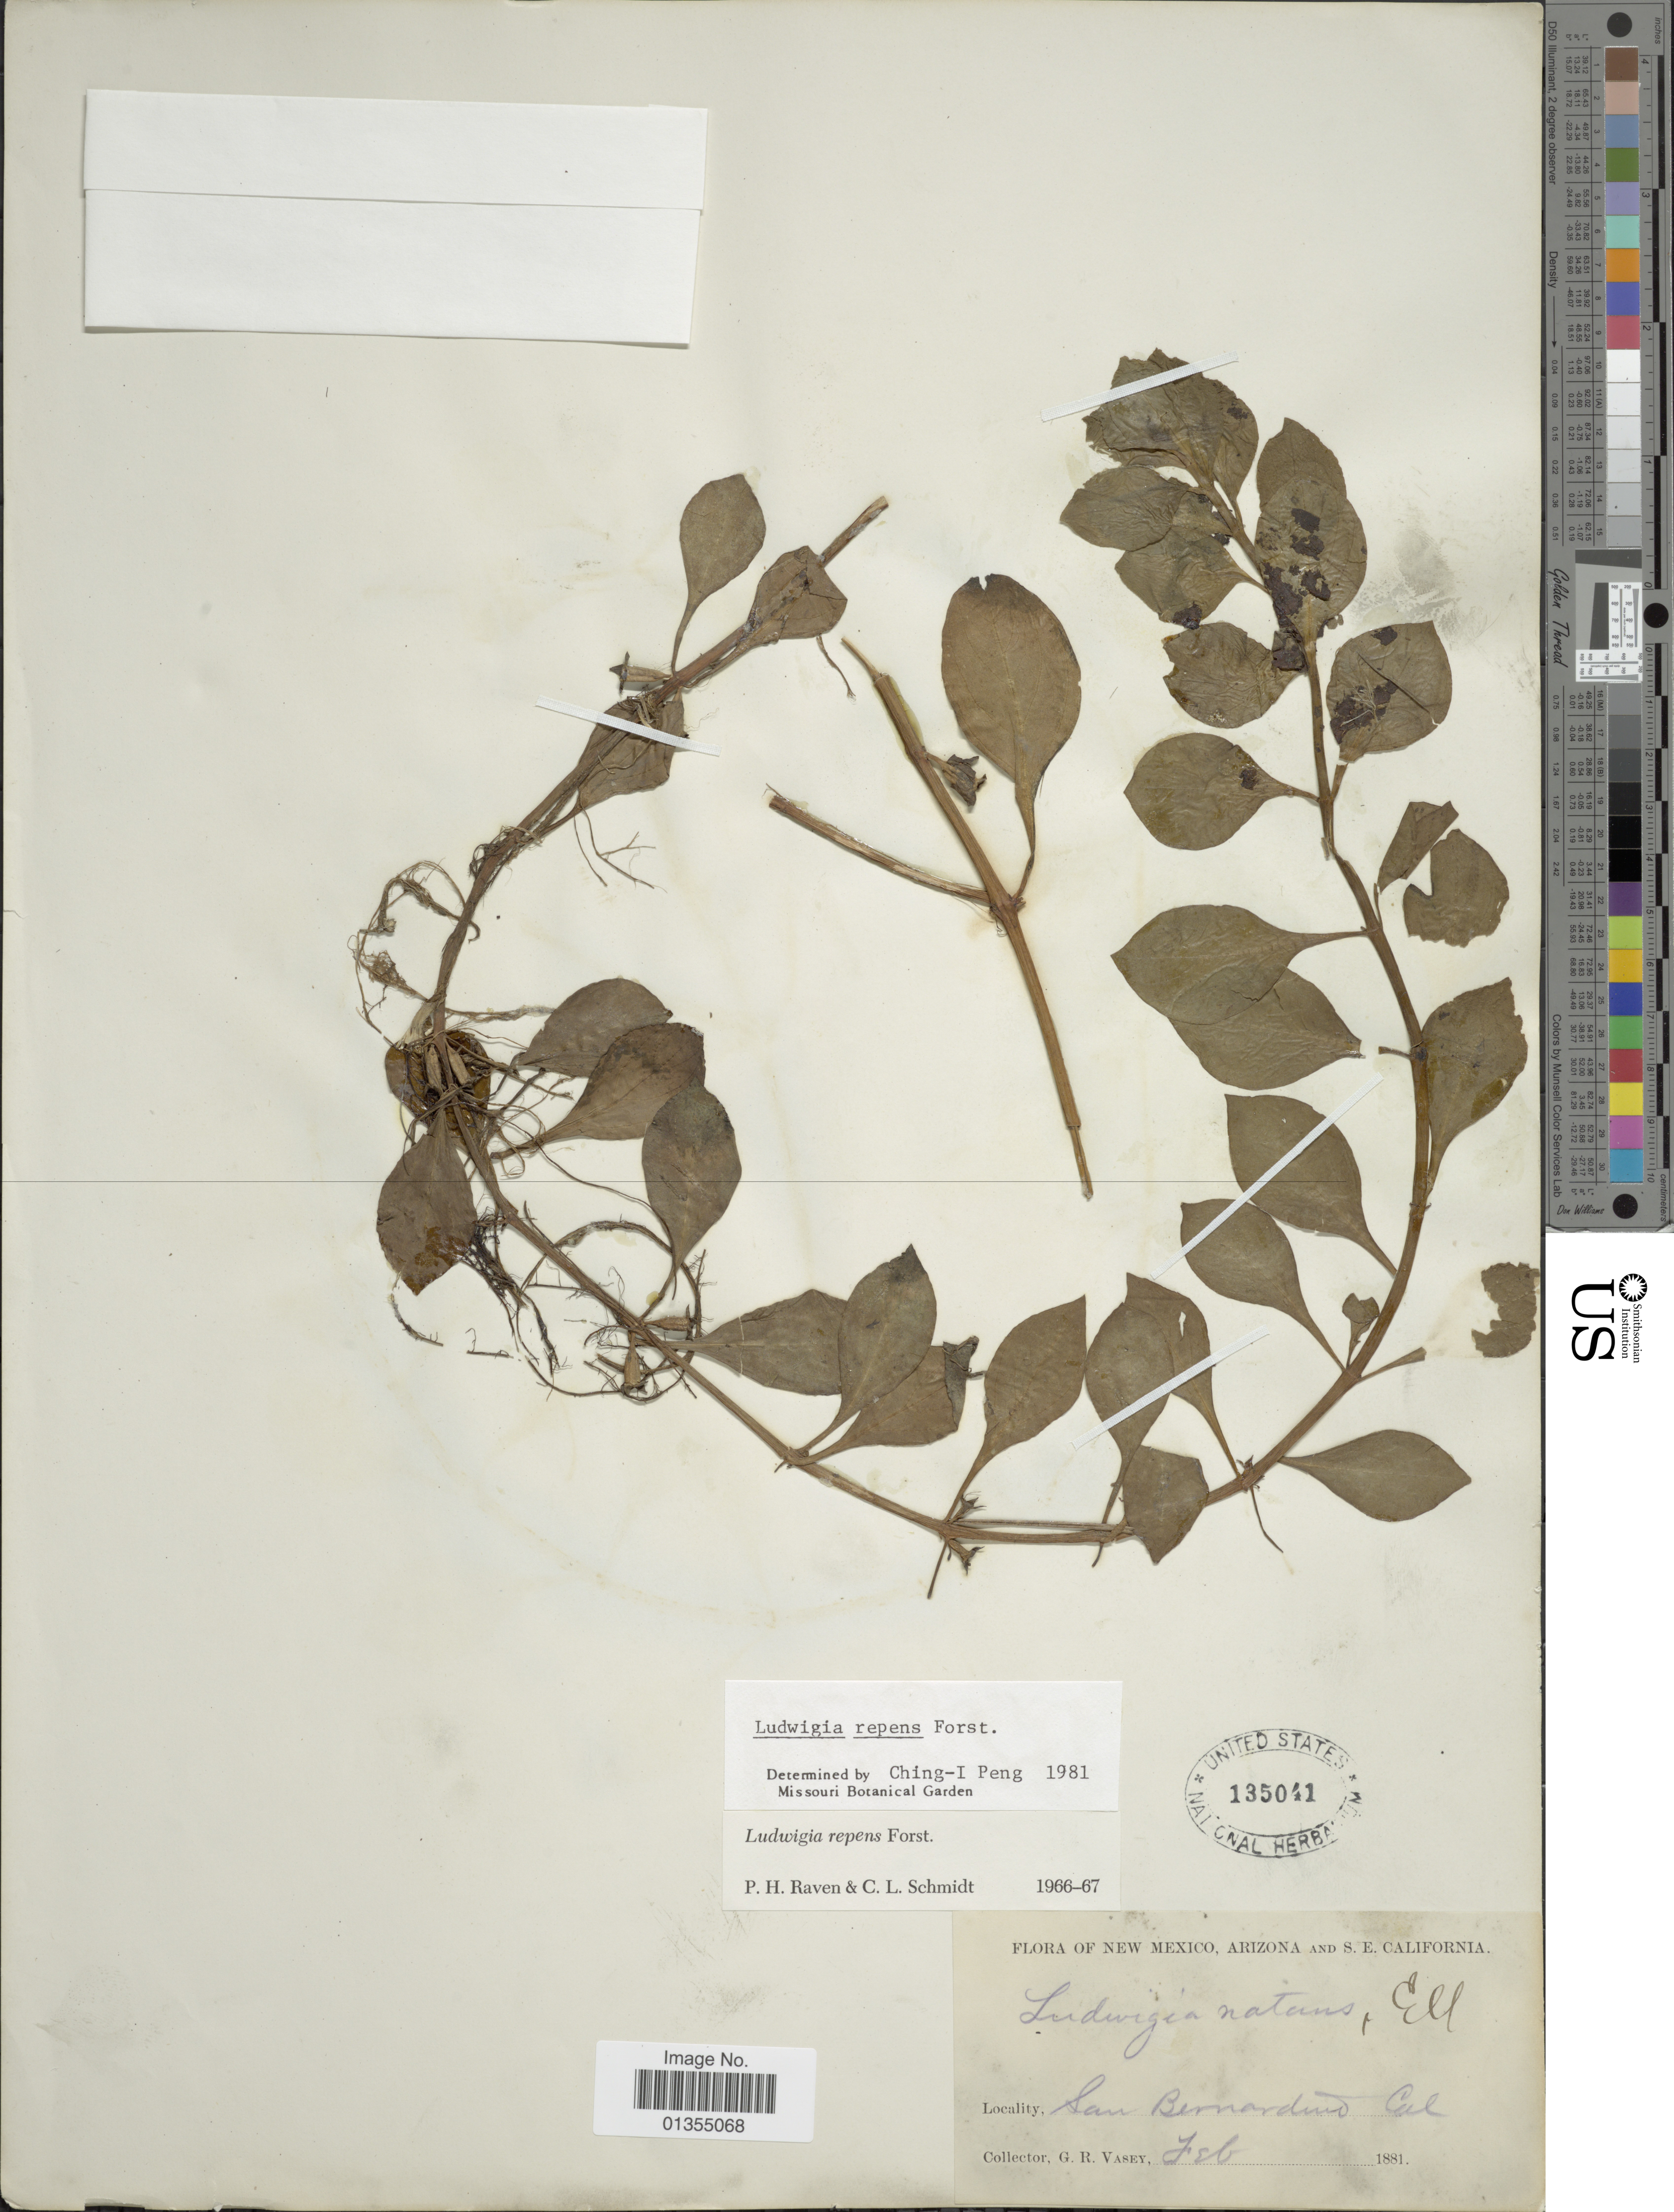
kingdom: Plantae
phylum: Tracheophyta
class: Magnoliopsida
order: Myrtales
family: Onagraceae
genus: Ludwigia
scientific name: Ludwigia repens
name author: J.R. Forst.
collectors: G. R. Vasey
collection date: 1881-02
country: United States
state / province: New Mexico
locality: Arizona, S.E. California, San Bernardino, Cal.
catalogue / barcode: US 135041